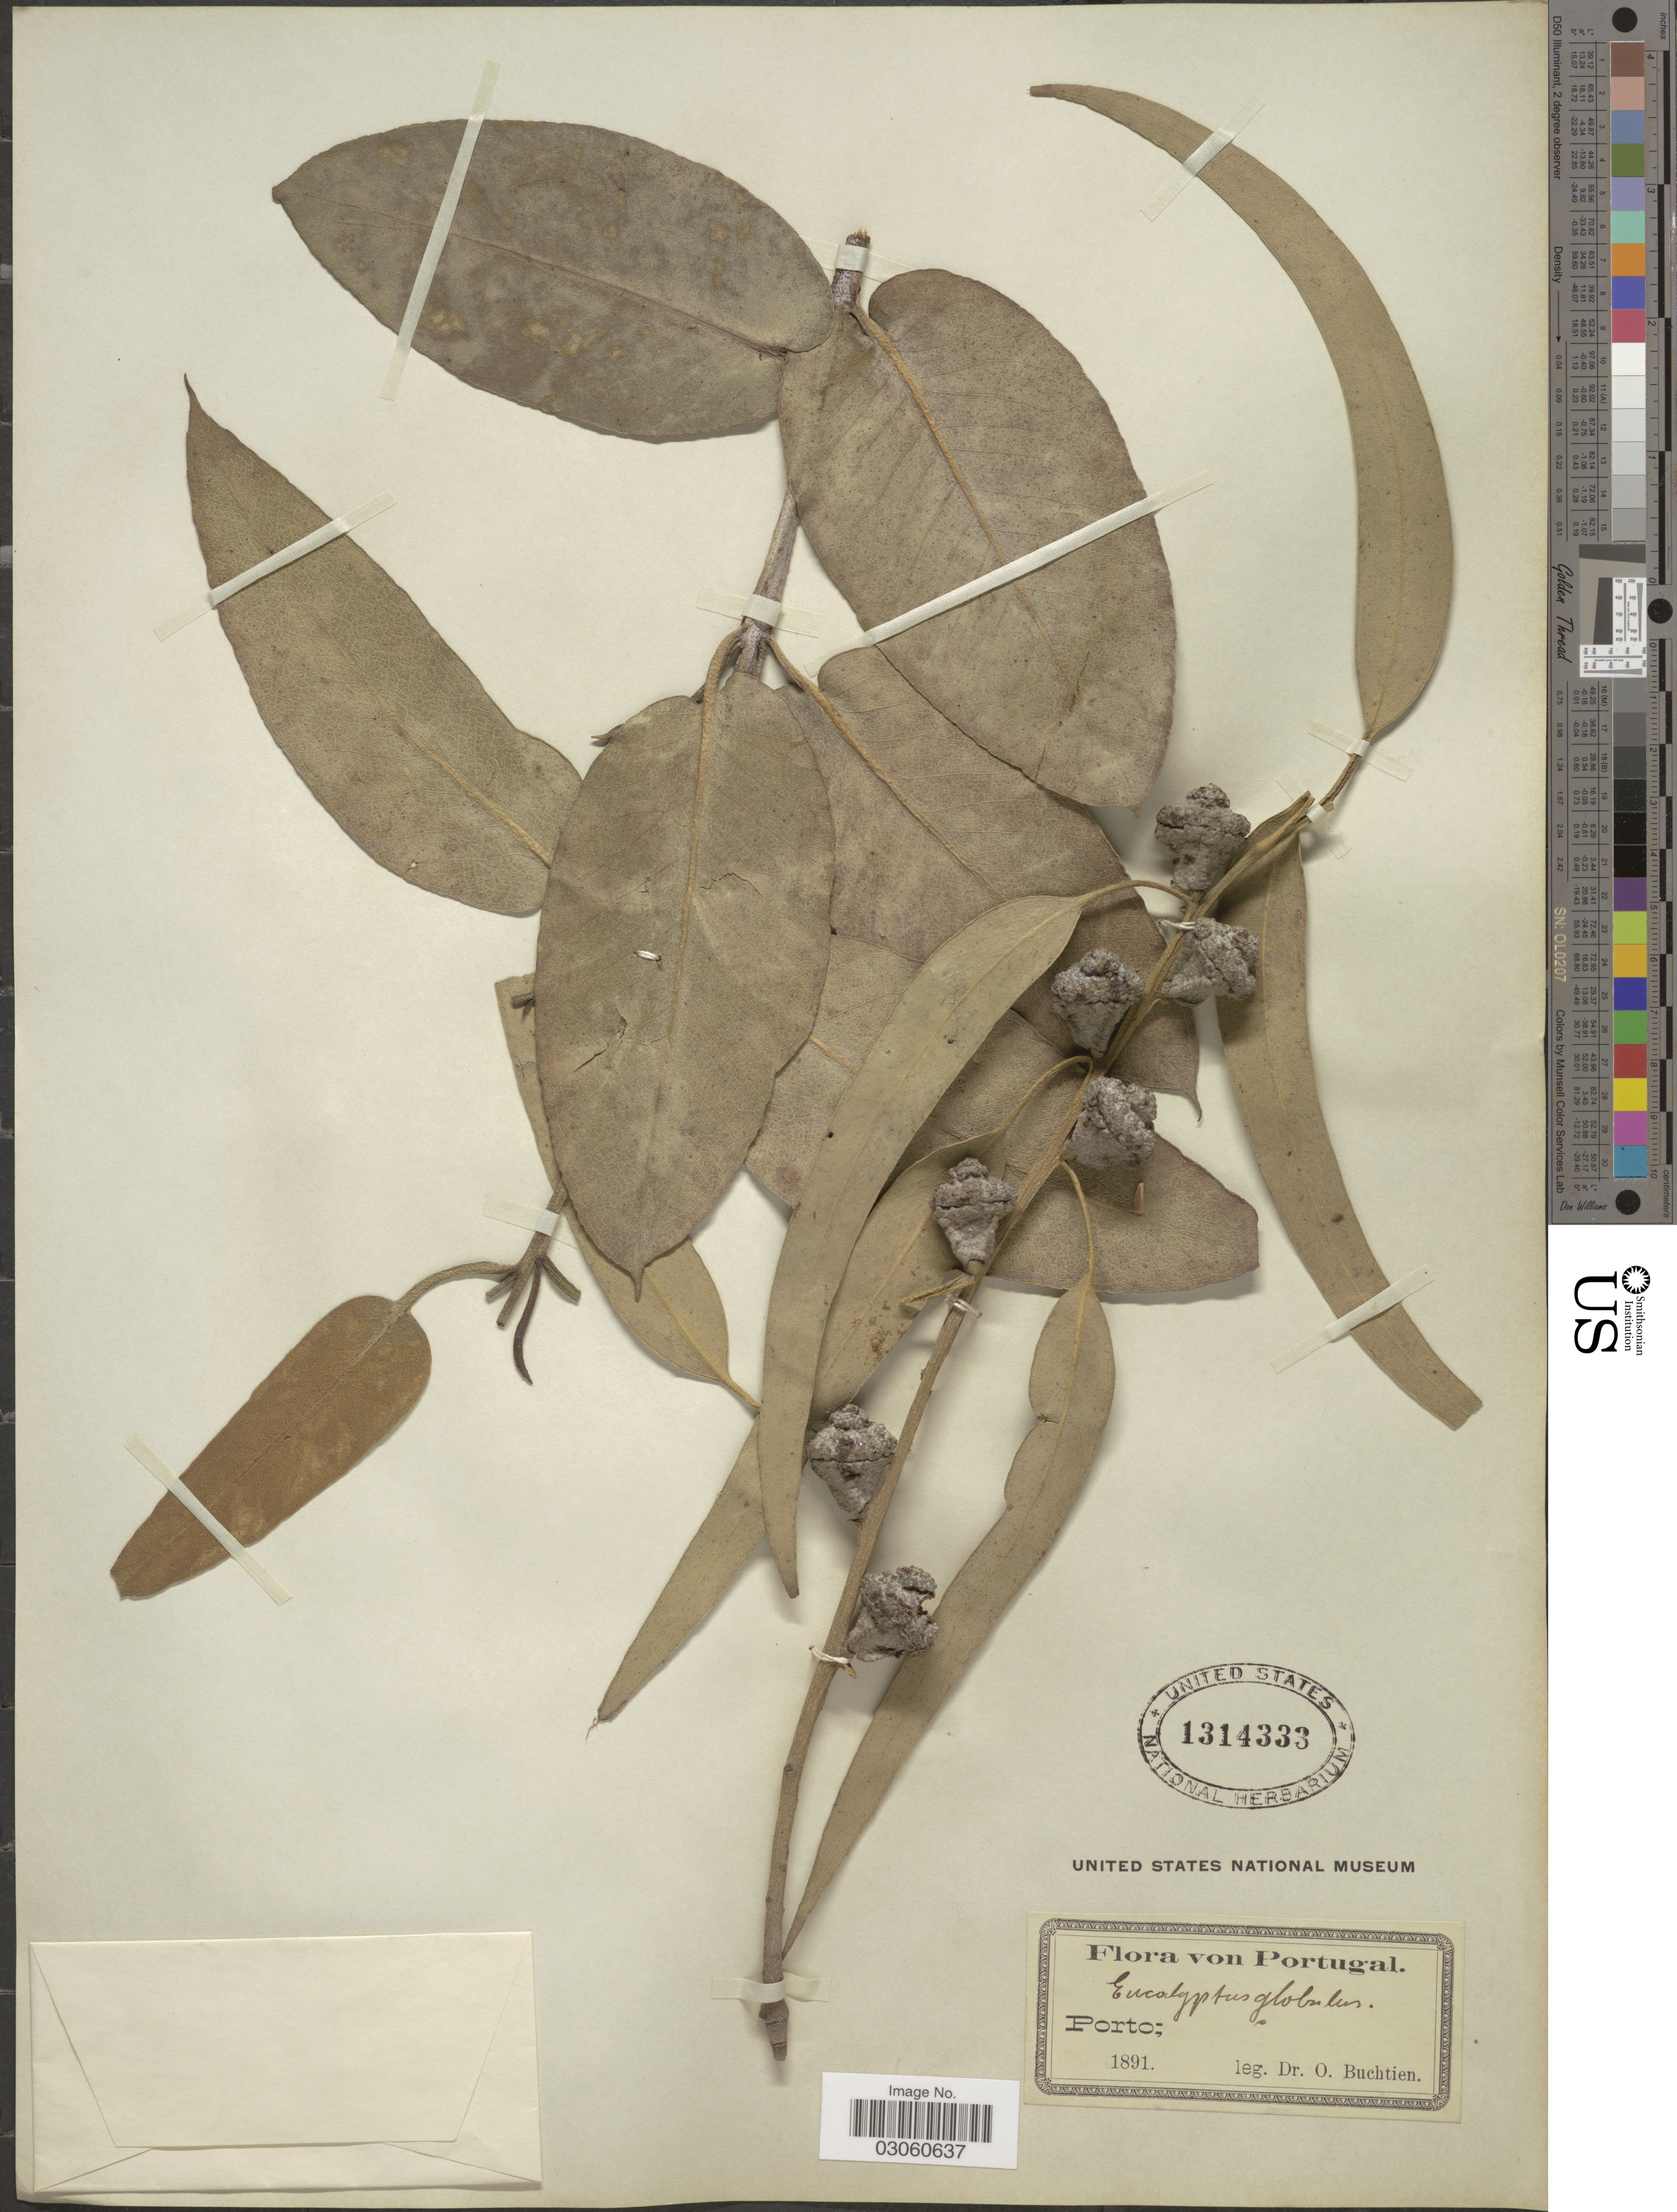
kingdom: Plantae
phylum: Tracheophyta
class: Magnoliopsida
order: Myrtales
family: Myrtaceae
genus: Eucalyptus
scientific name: Eucalyptus globulus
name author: Labill.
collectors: O. Buchtien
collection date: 1891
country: Portugal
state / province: Porto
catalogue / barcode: US 1314333